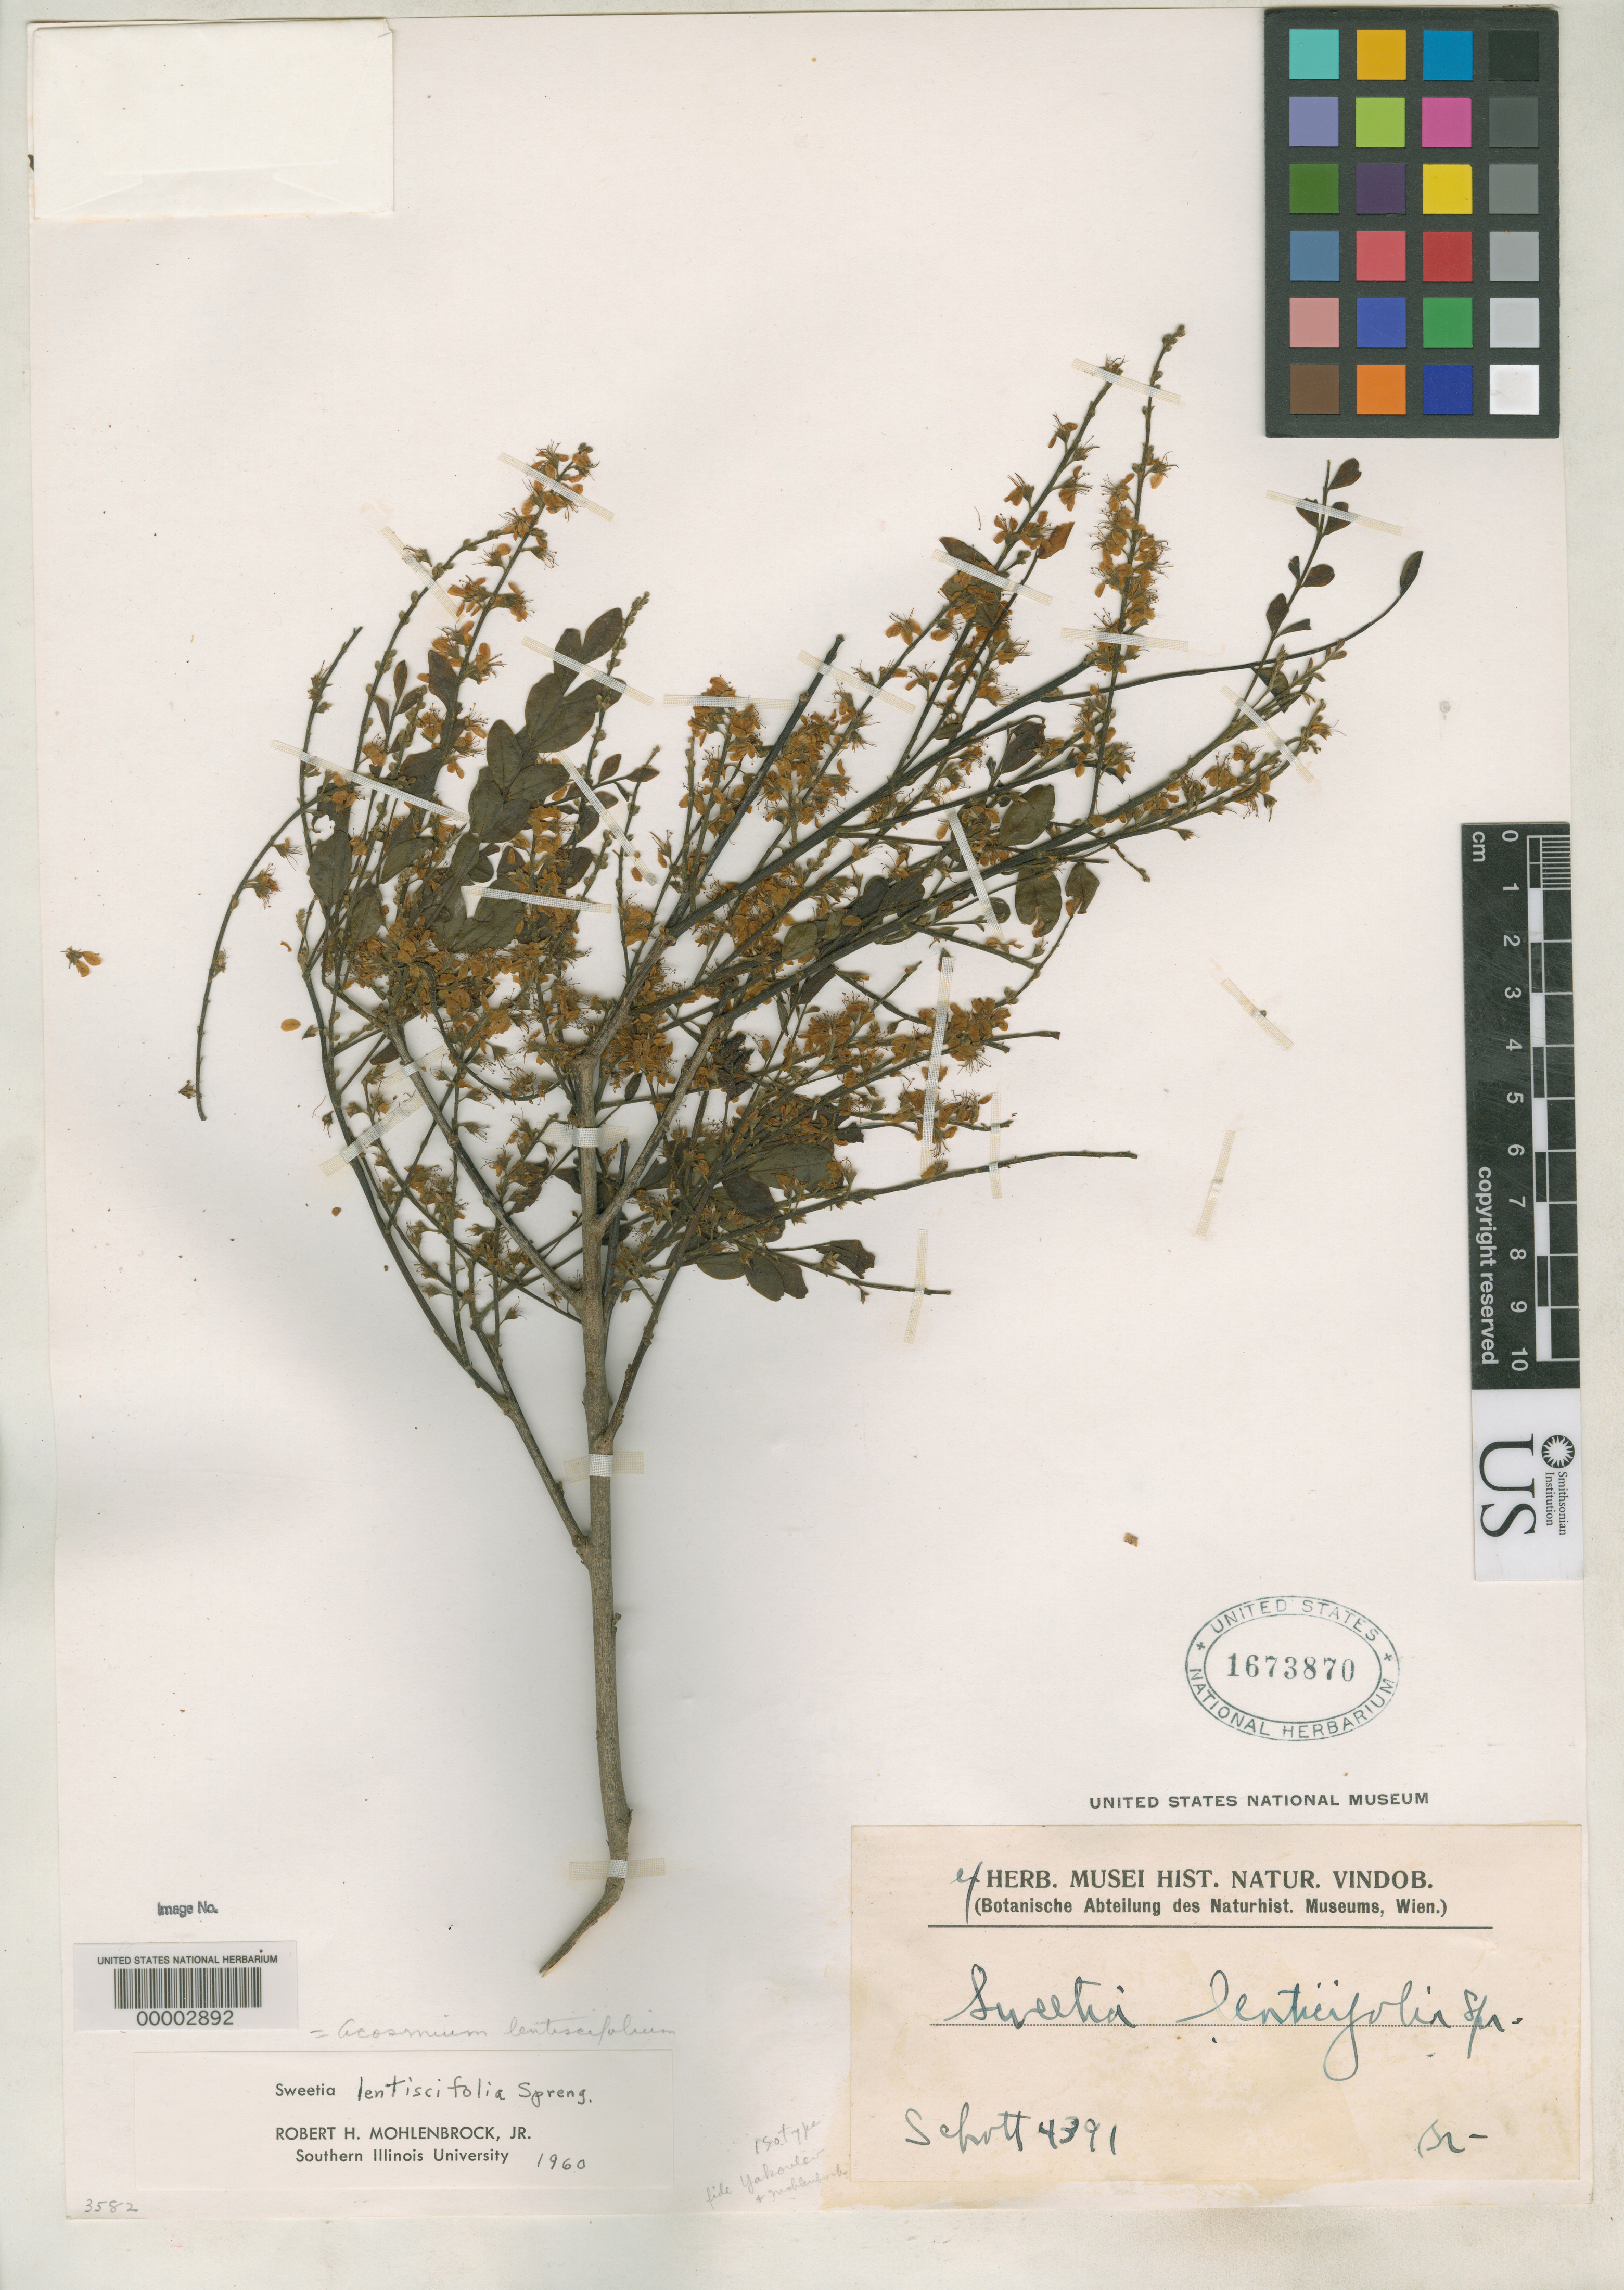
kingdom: Plantae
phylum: Tracheophyta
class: Magnoliopsida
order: Fabales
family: Fabaceae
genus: Acosmium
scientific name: Acosmium lentiscifolium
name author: Schott in Spreng.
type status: Isotype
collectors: H. W. Schott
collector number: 4391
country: Brazil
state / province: Minas Gerais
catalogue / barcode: US 1673870